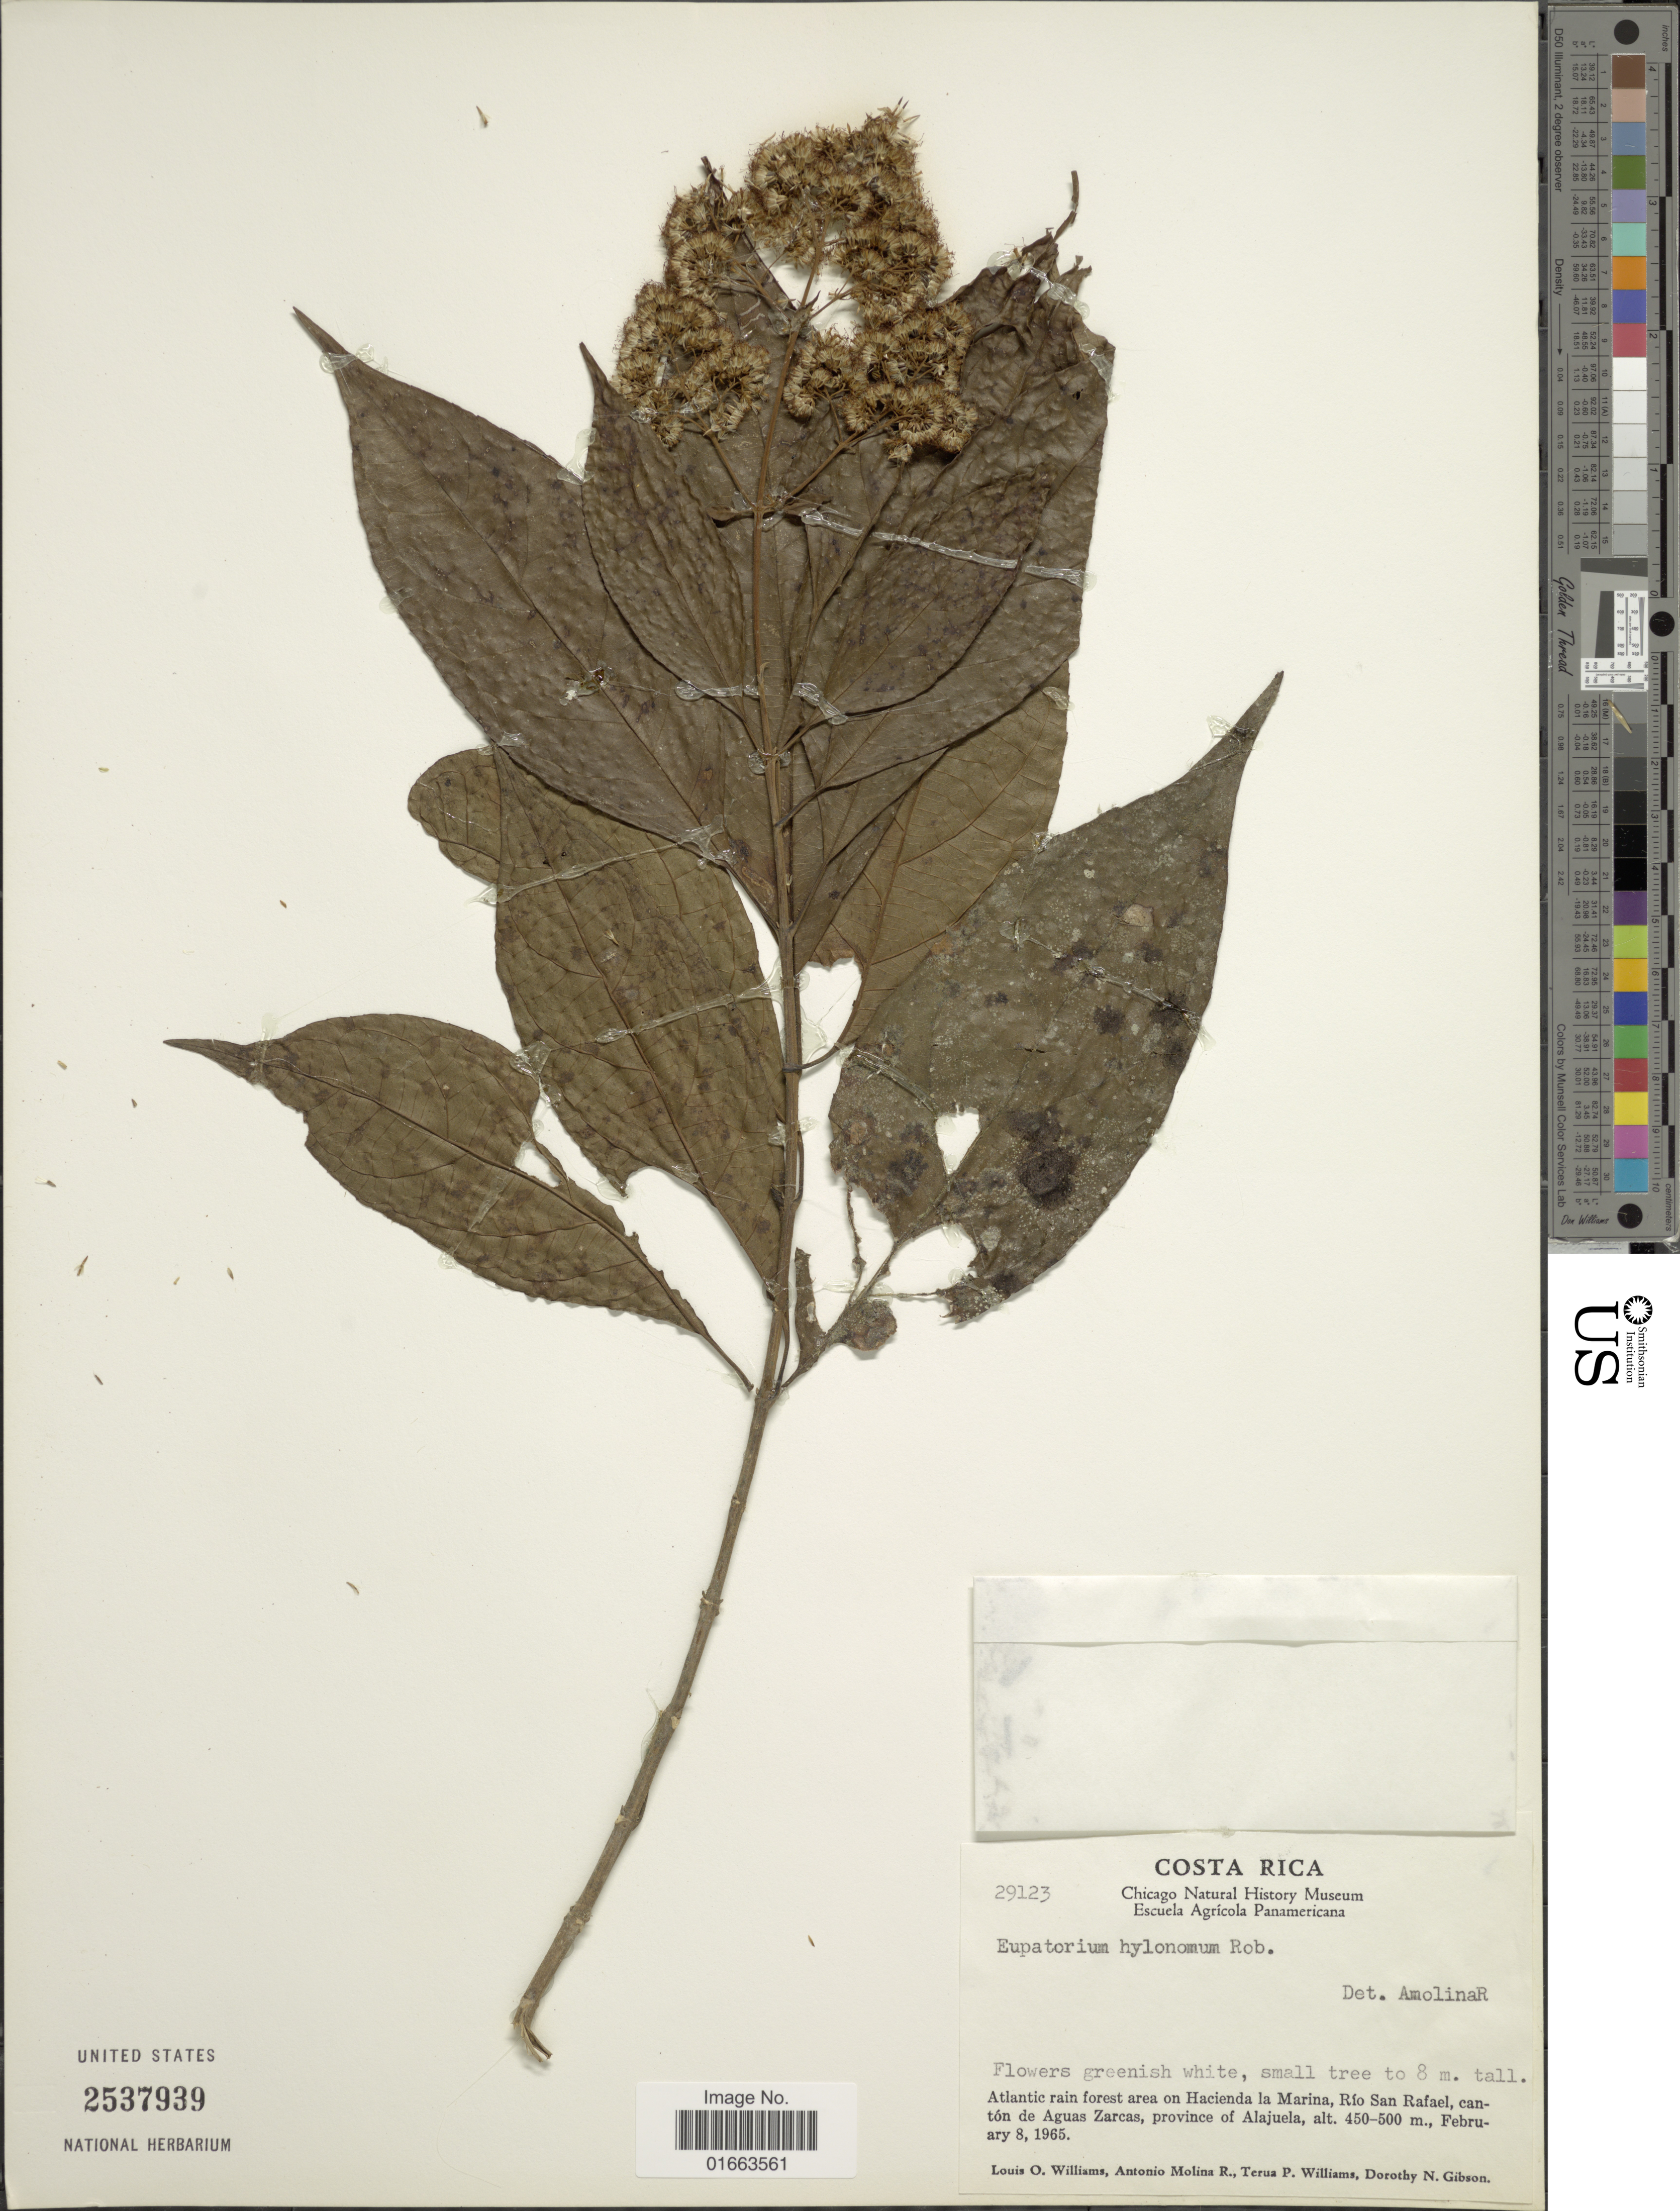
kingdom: Plantae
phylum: Tracheophyta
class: Magnoliopsida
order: Asterales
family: Asteraceae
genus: Koanophyllon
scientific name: Koanophyllon hylonoma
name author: (B.L. Rob.) R.M. King & H. Rob.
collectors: L. O. Williams, A. Molina R., T. P. Williams & D. N. Gibson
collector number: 29123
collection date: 1965-02-08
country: Costa Rica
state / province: Alajuela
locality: Atlantic rain forest area on Hacienda la Marina, Río San Rafael, cantón de Aguas Zarcas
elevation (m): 450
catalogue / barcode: US 2537939